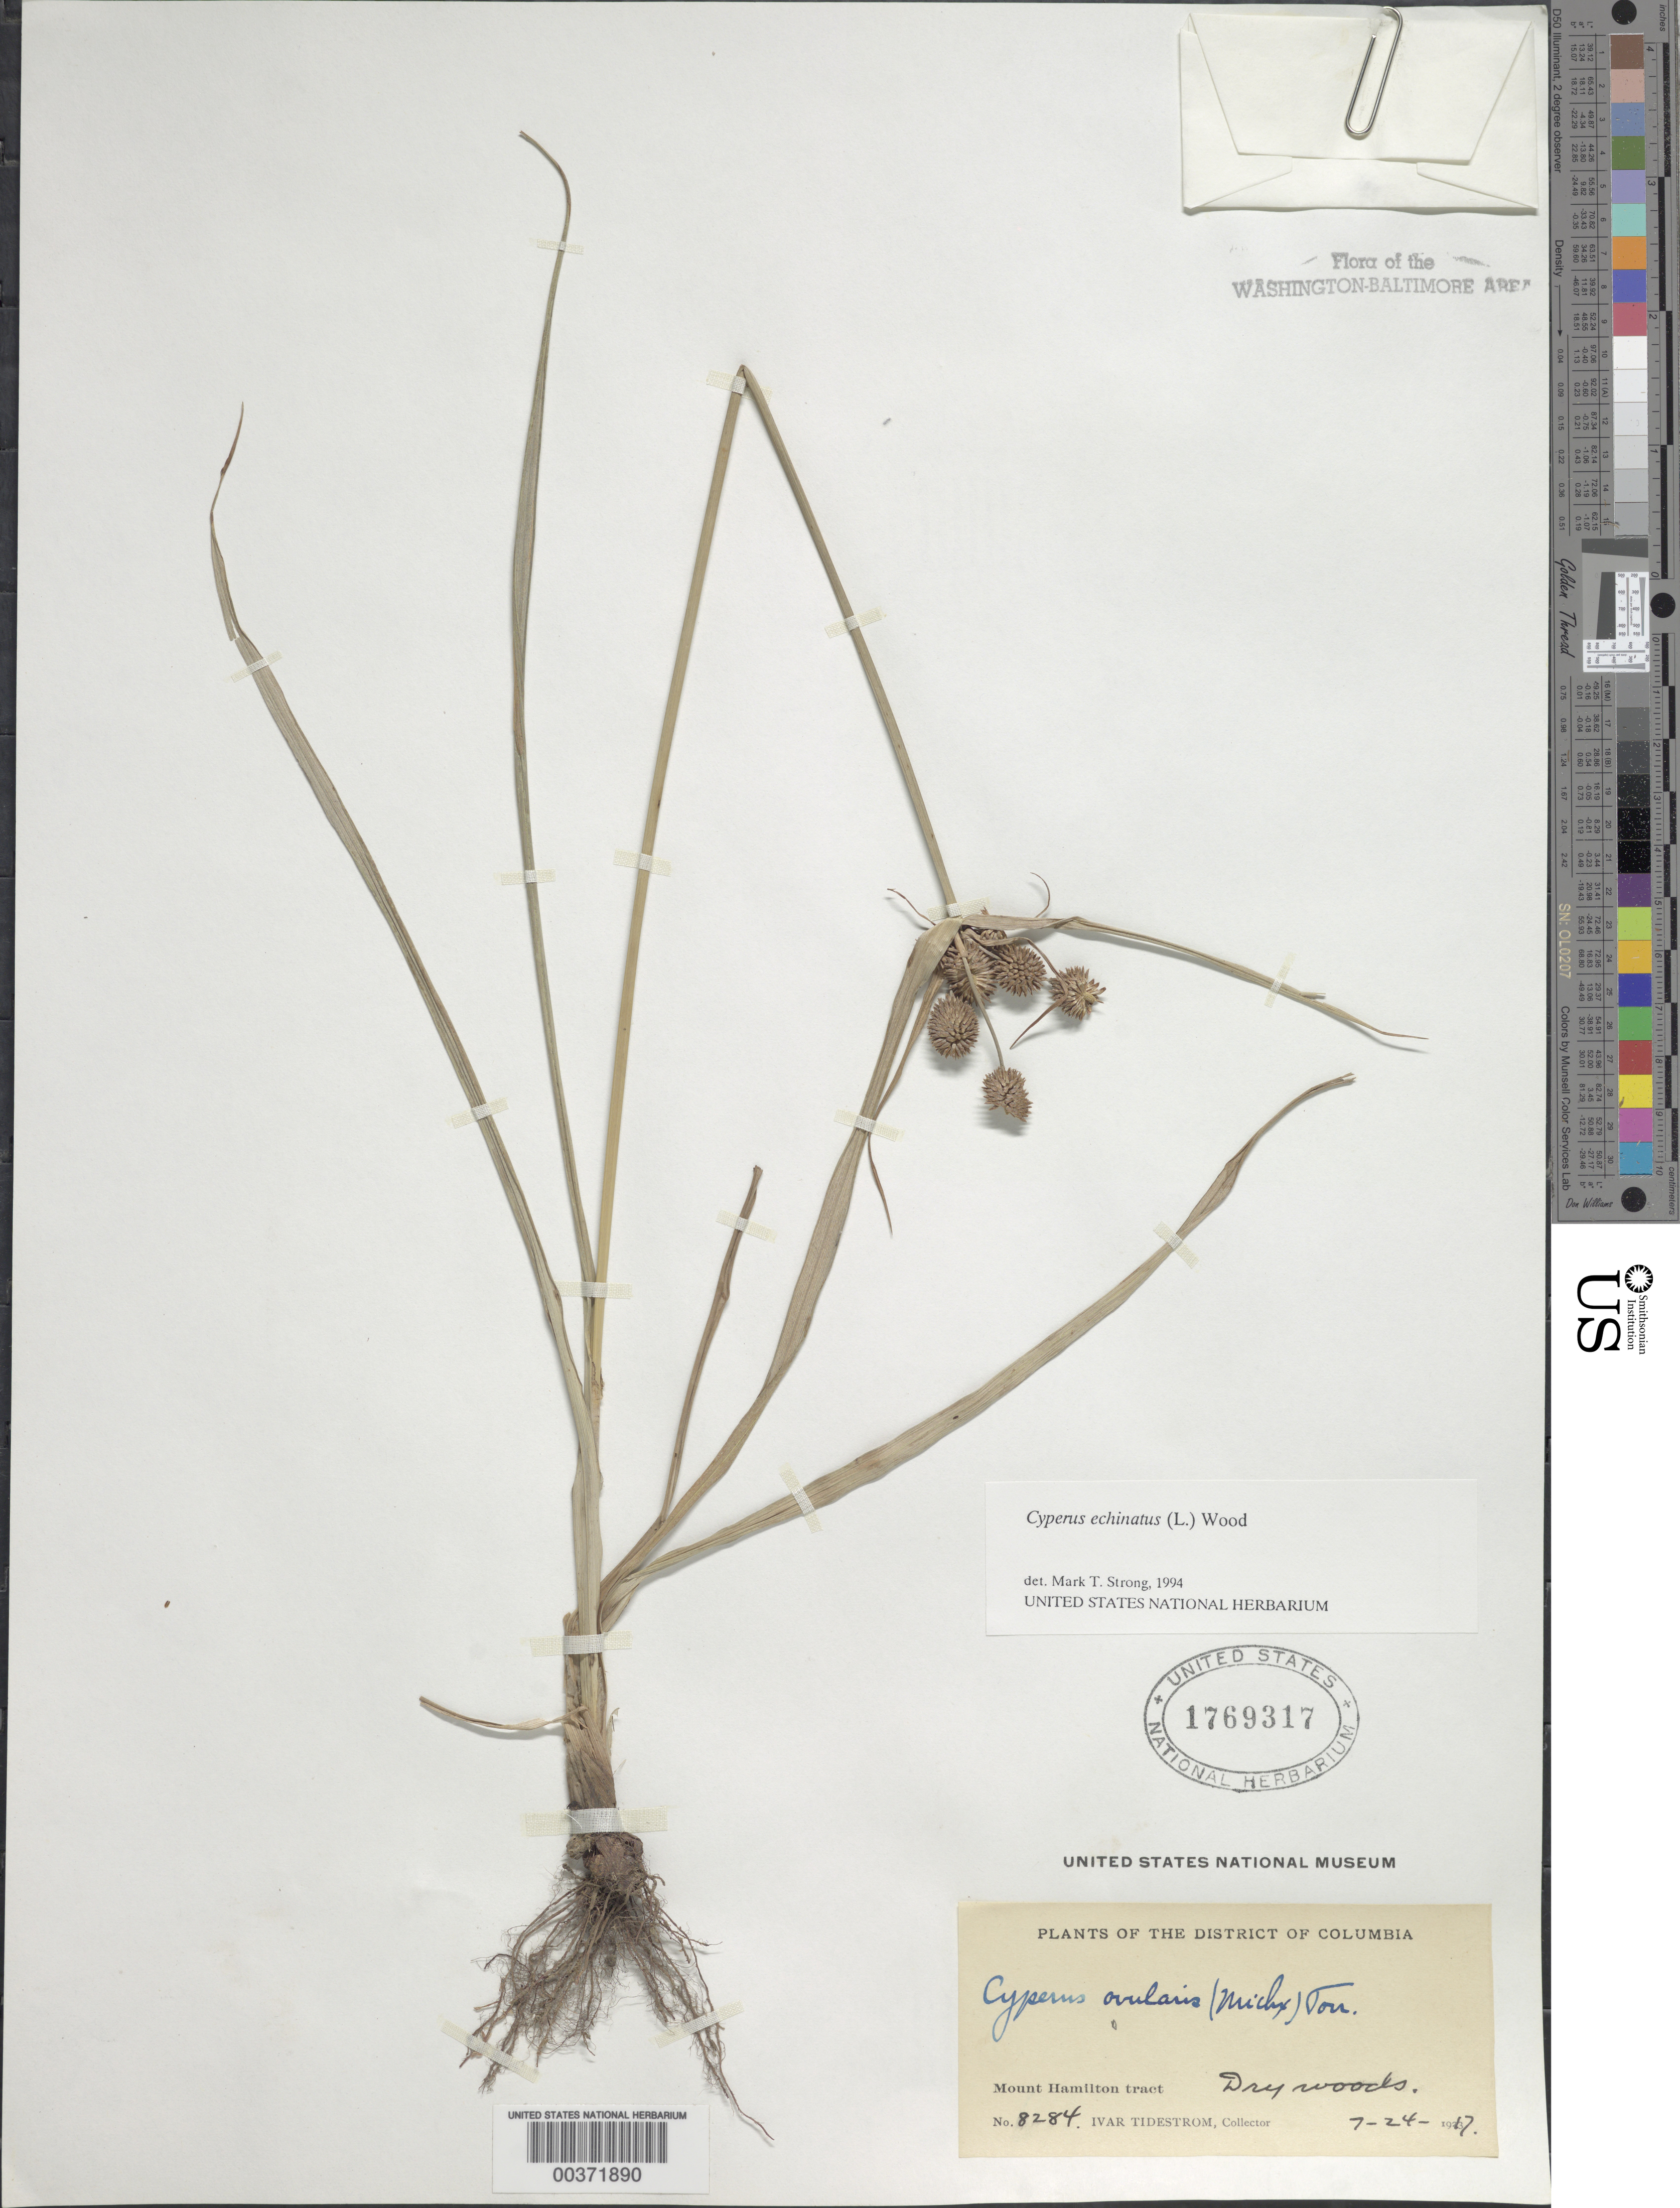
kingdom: Plantae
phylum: Tracheophyta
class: Liliopsida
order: Poales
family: Cyperaceae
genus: Cyperus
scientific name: Cyperus echinatus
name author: (L.) Alph. Wood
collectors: I. F. Tidestrom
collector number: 8284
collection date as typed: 24 Jul 1917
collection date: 1917-07-24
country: United States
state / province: District of Columbia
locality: Mount Hamilton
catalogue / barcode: US 1769317